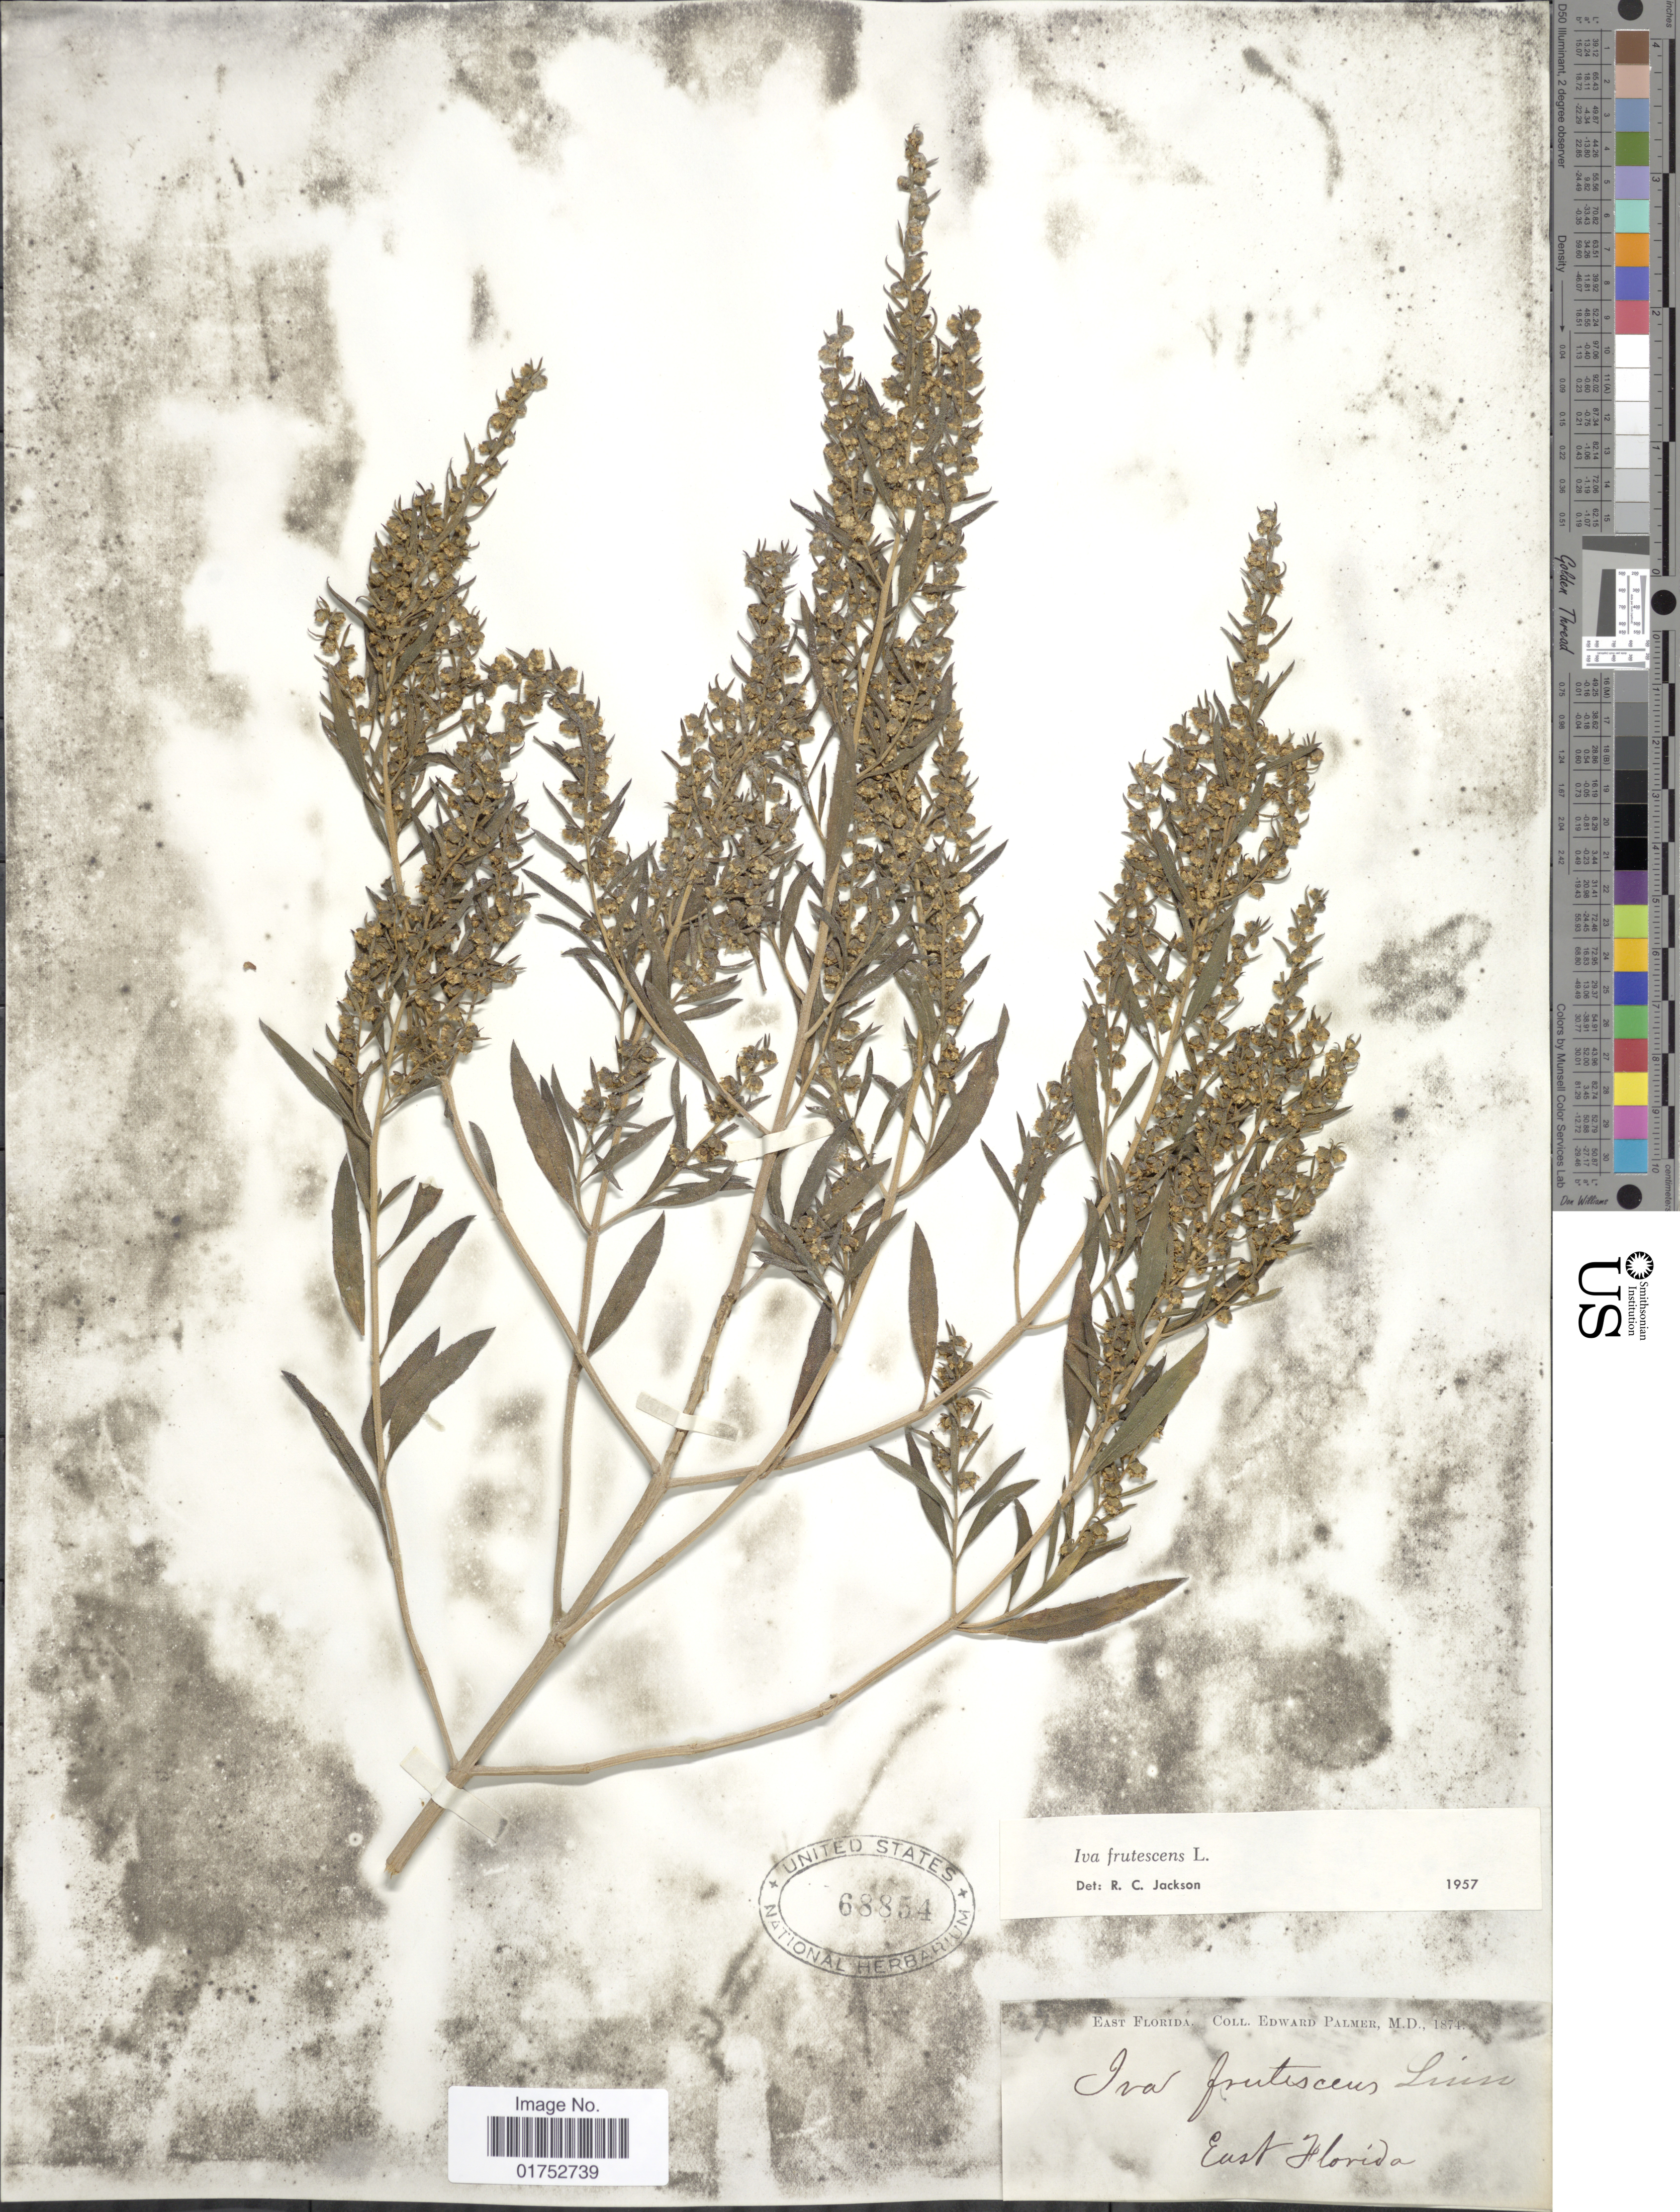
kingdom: Plantae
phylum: Tracheophyta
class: Magnoliopsida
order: Asterales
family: Asteraceae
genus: Iva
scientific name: Iva frutescens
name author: L.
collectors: E. Palmer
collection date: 1874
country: United States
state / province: Florida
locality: East Florida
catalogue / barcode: US 68854